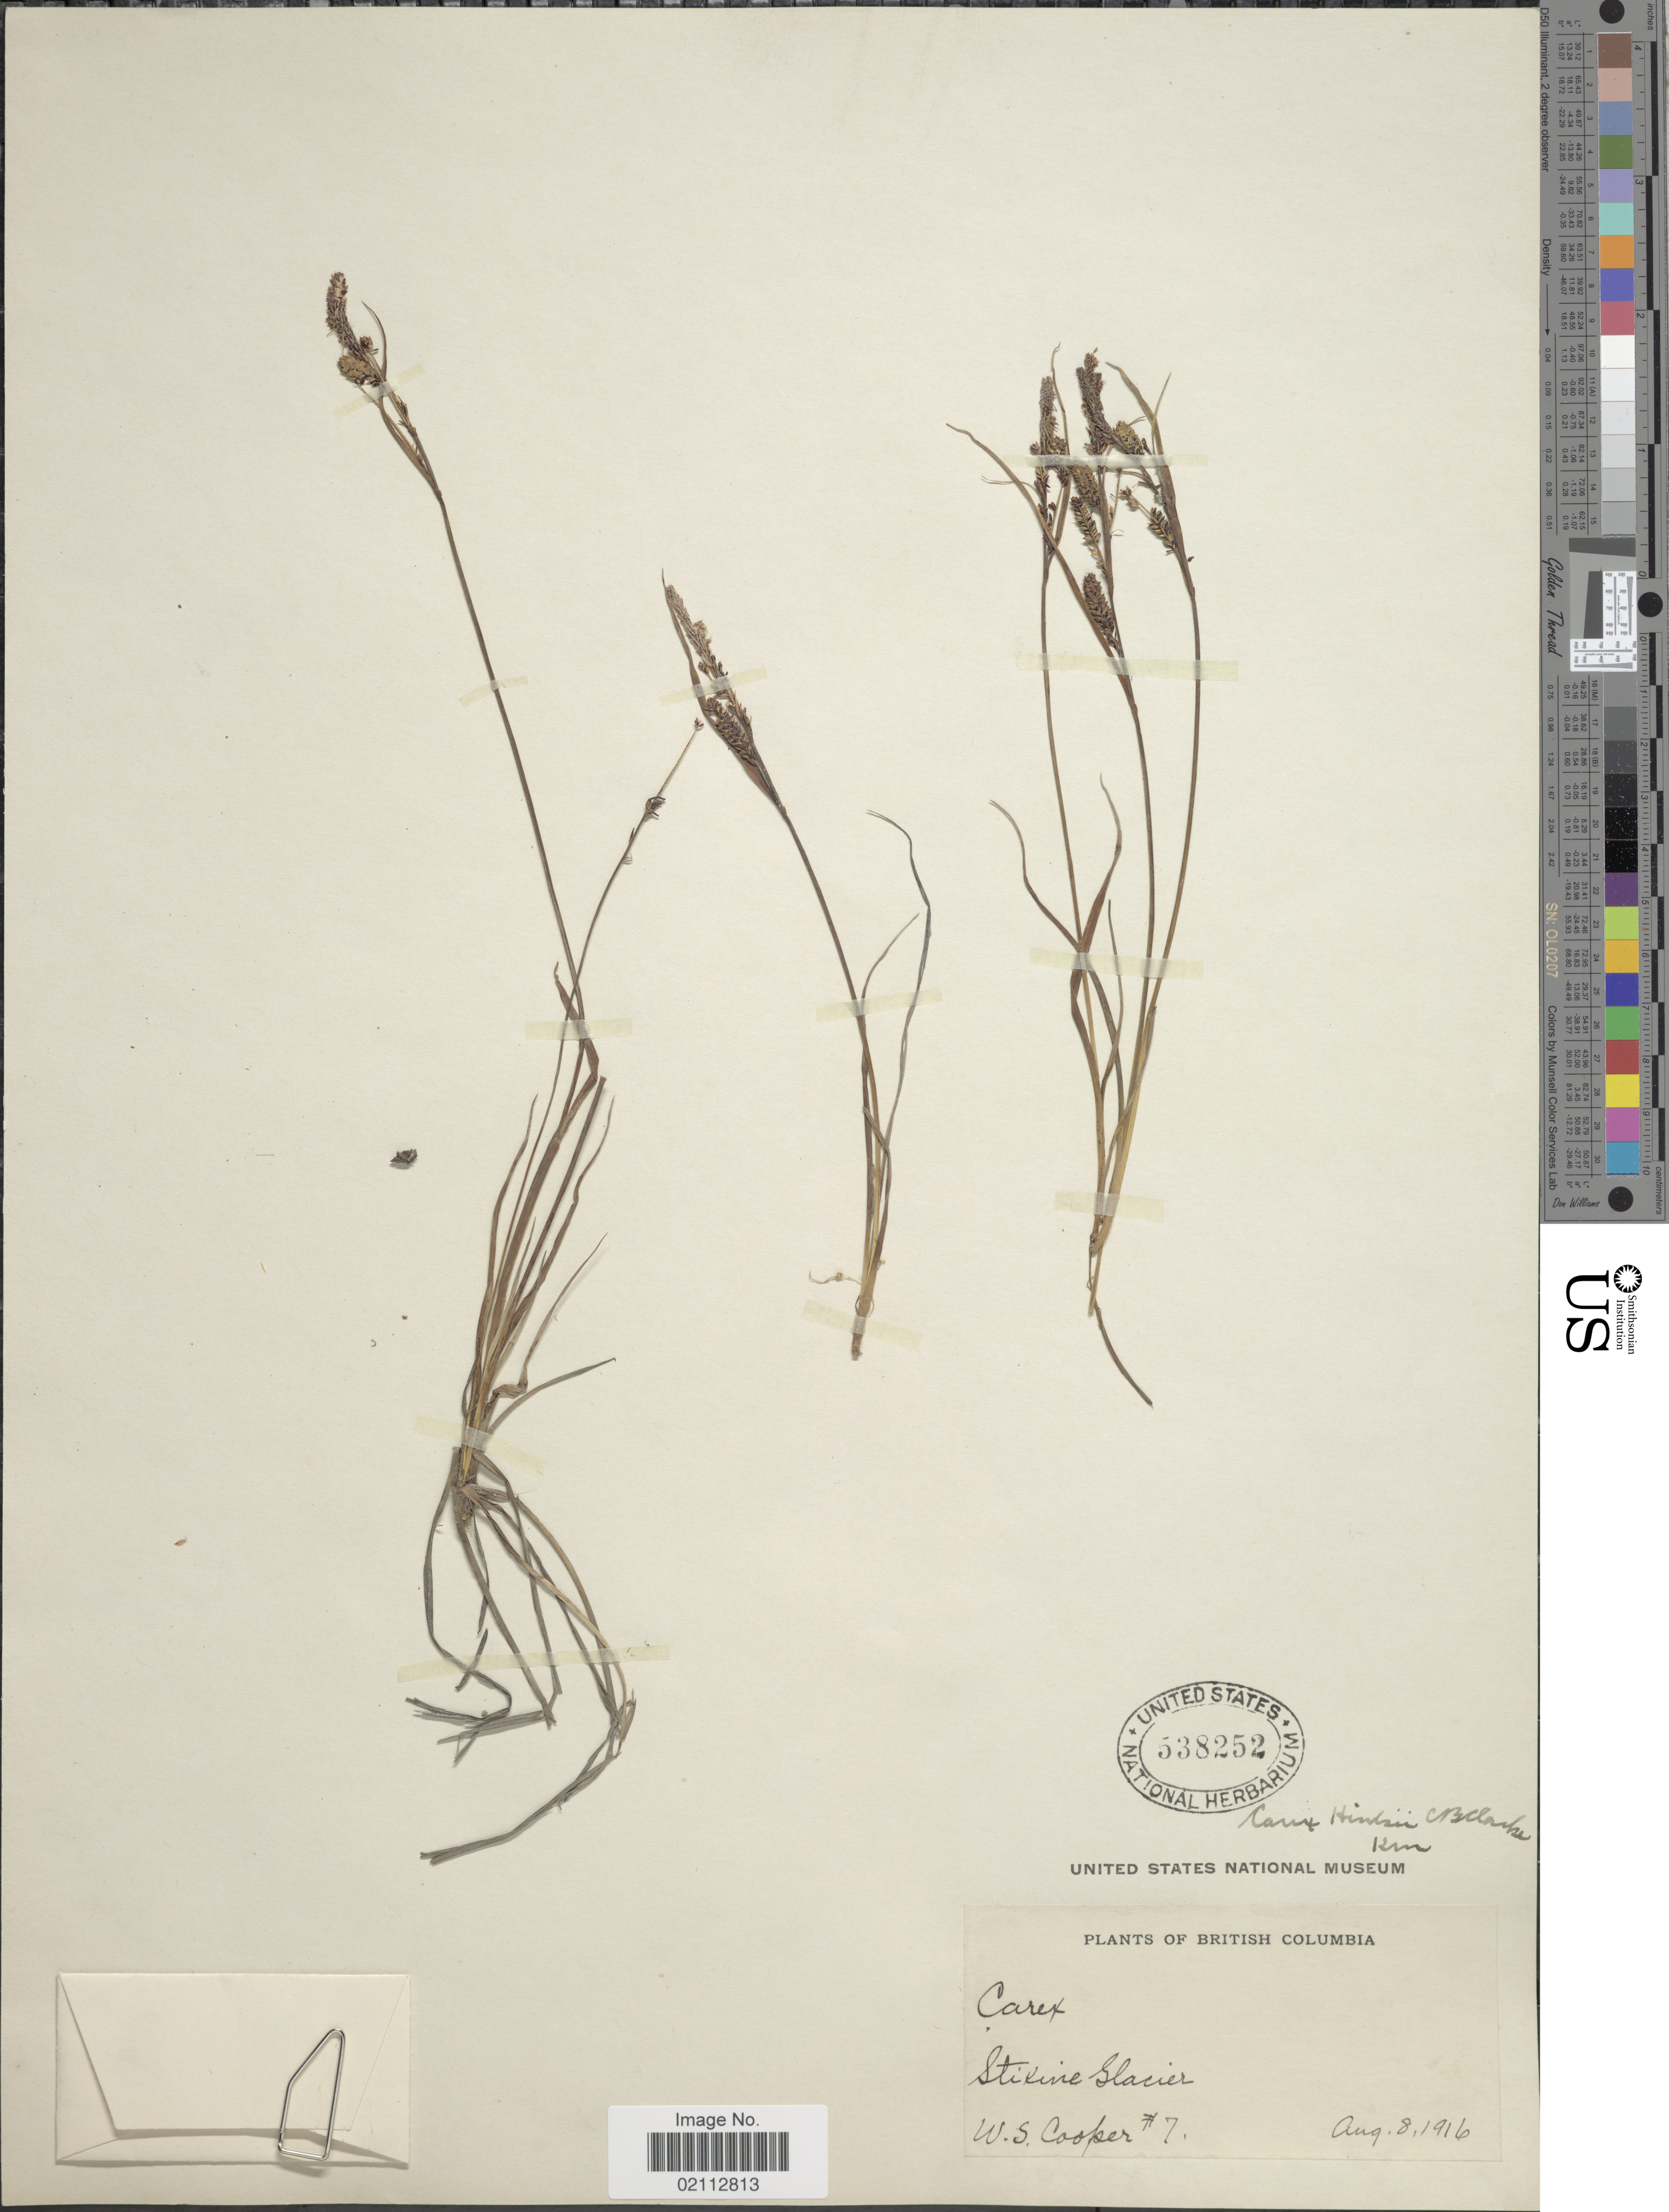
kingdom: Plantae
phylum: Tracheophyta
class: Liliopsida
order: Poales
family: Cyperaceae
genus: Carex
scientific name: Carex kelloggii var. limnophila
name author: (Holm) B.L. Wilson & R.E. Brainerd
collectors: W. Cooper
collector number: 7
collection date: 1916-08-08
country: Canada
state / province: British Columbia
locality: Stikine Glacier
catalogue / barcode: US 538252